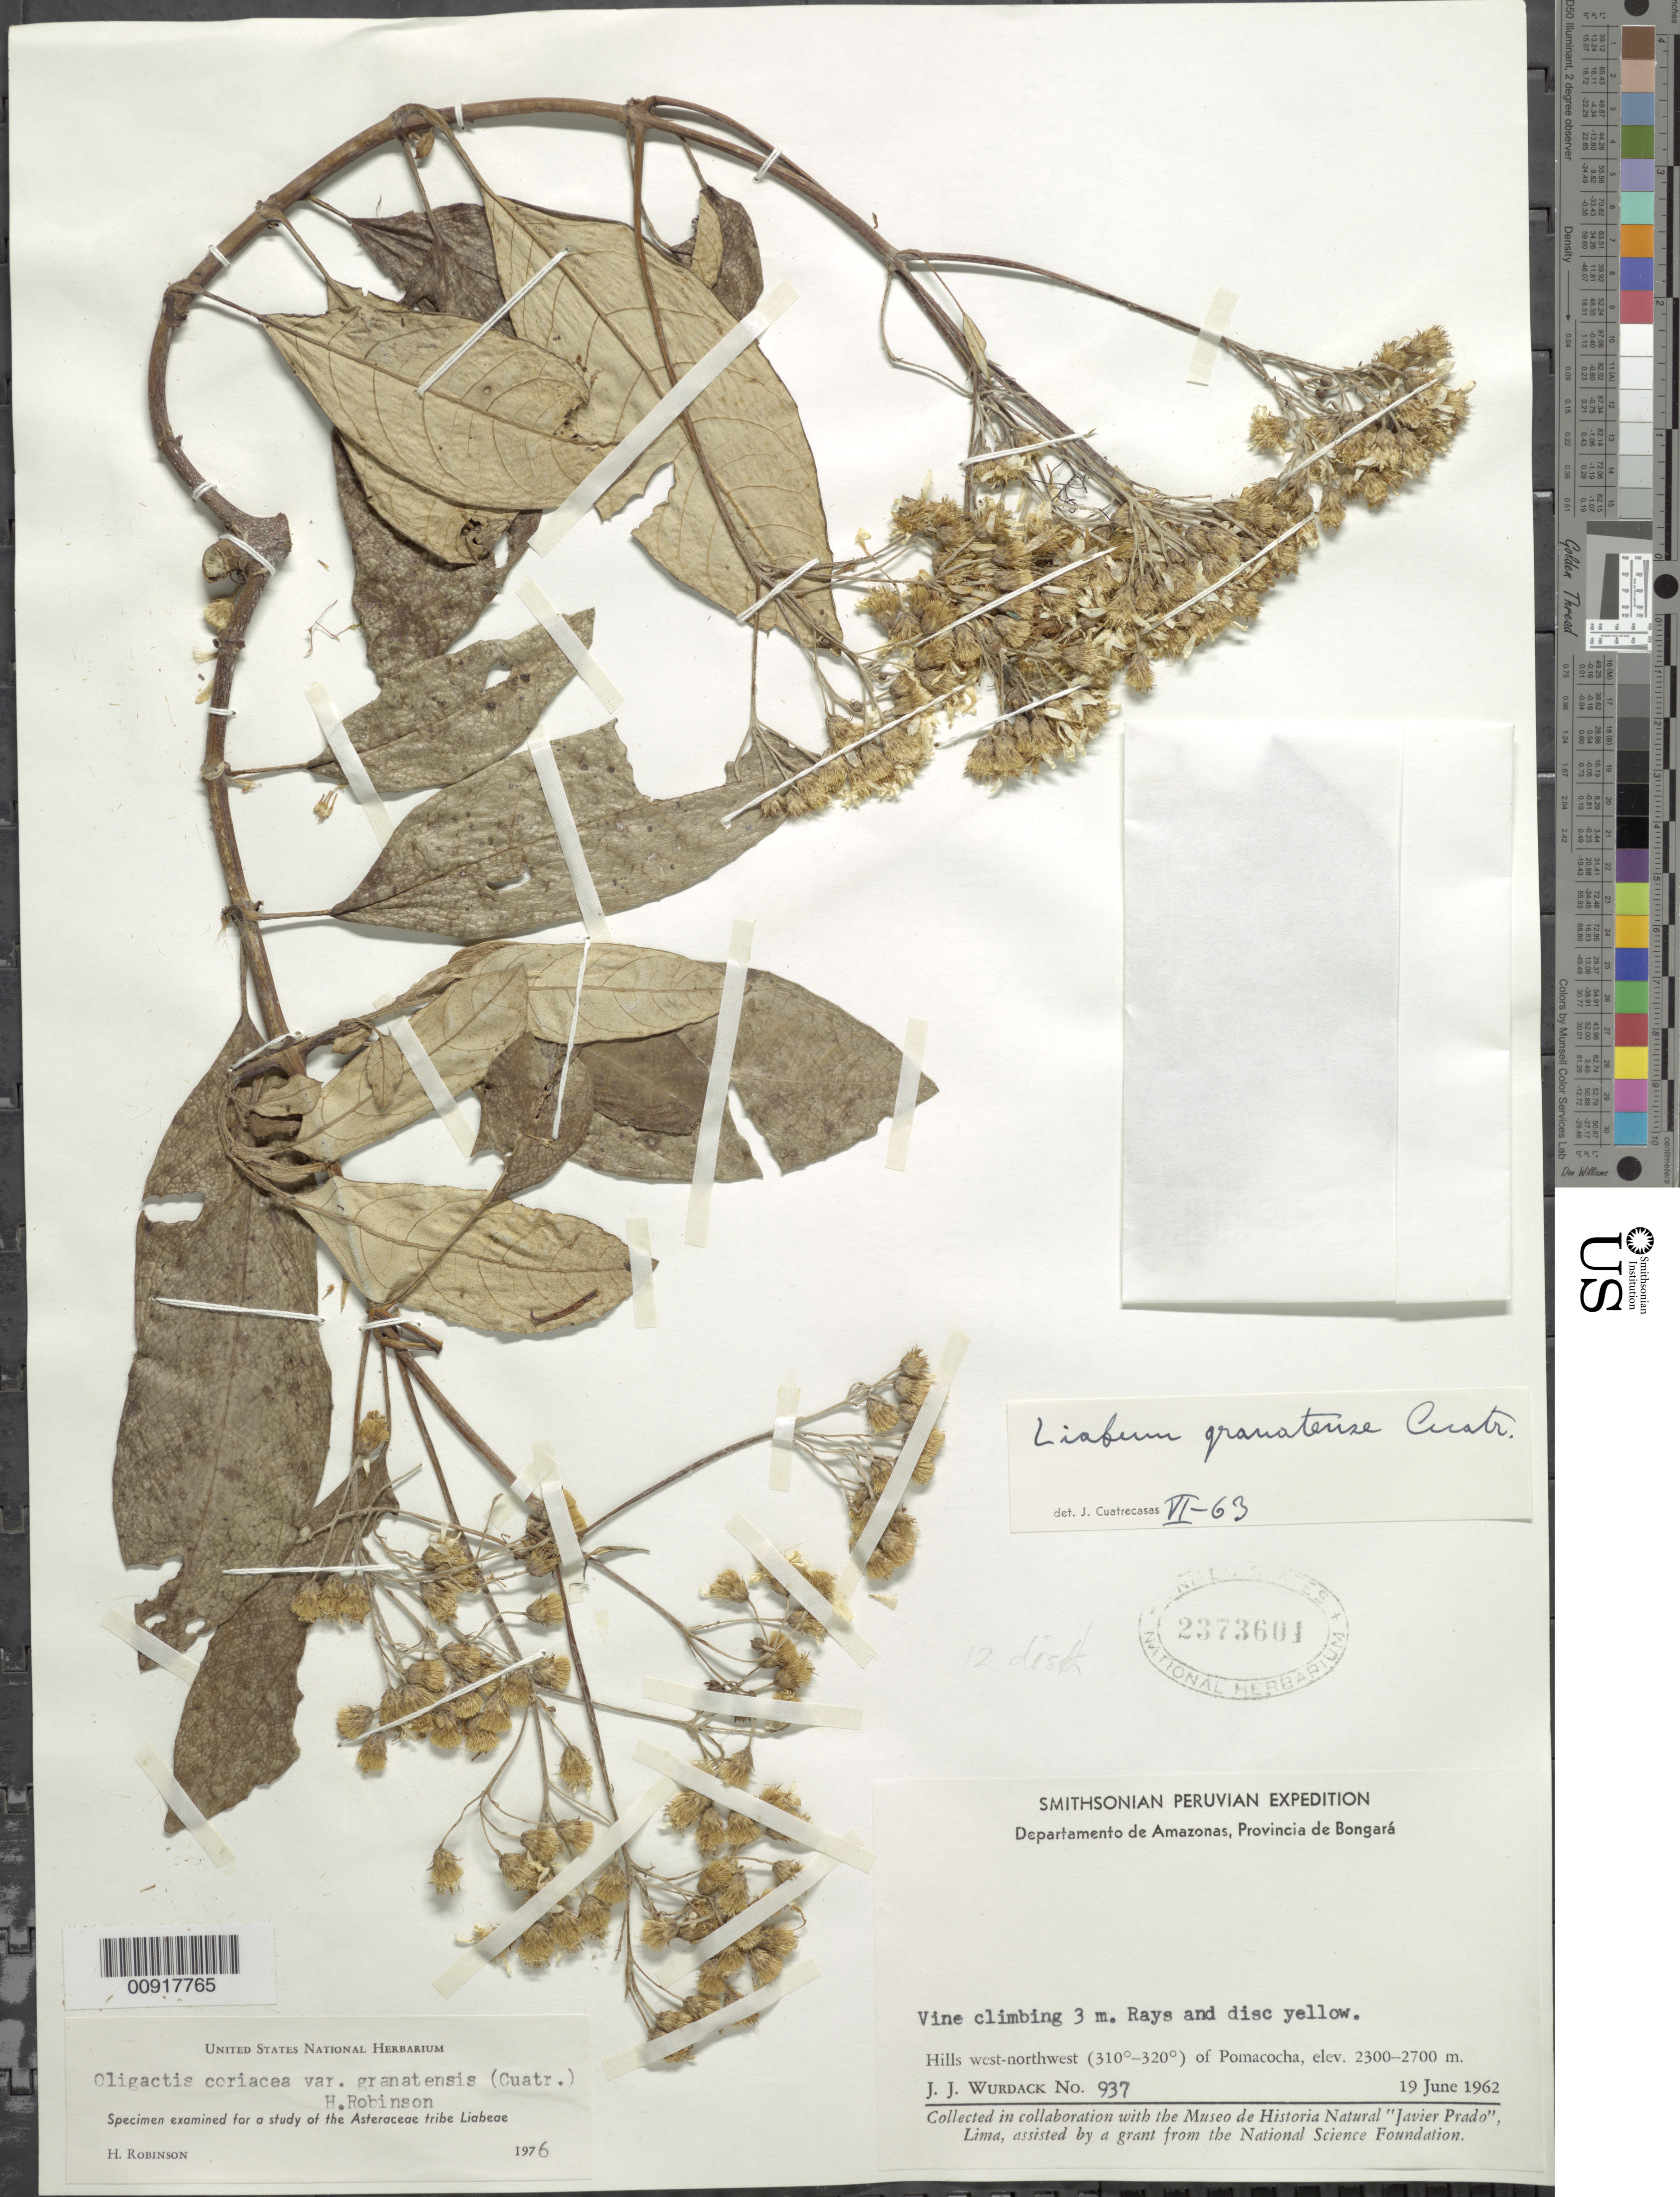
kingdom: Plantae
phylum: Tracheophyta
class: Magnoliopsida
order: Asterales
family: Asteraceae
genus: Sampera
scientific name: Sampera coriacea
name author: (Hieron.) V.A. Funk & H. Rob.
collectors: J. J. Wurdack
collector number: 937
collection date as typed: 19 June 1962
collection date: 1962-06-19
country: Peru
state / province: Amazonas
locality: Prov. Bongará, hills W-NW of Pomacocha (310º-320º)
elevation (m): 2300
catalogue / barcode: US 2373601